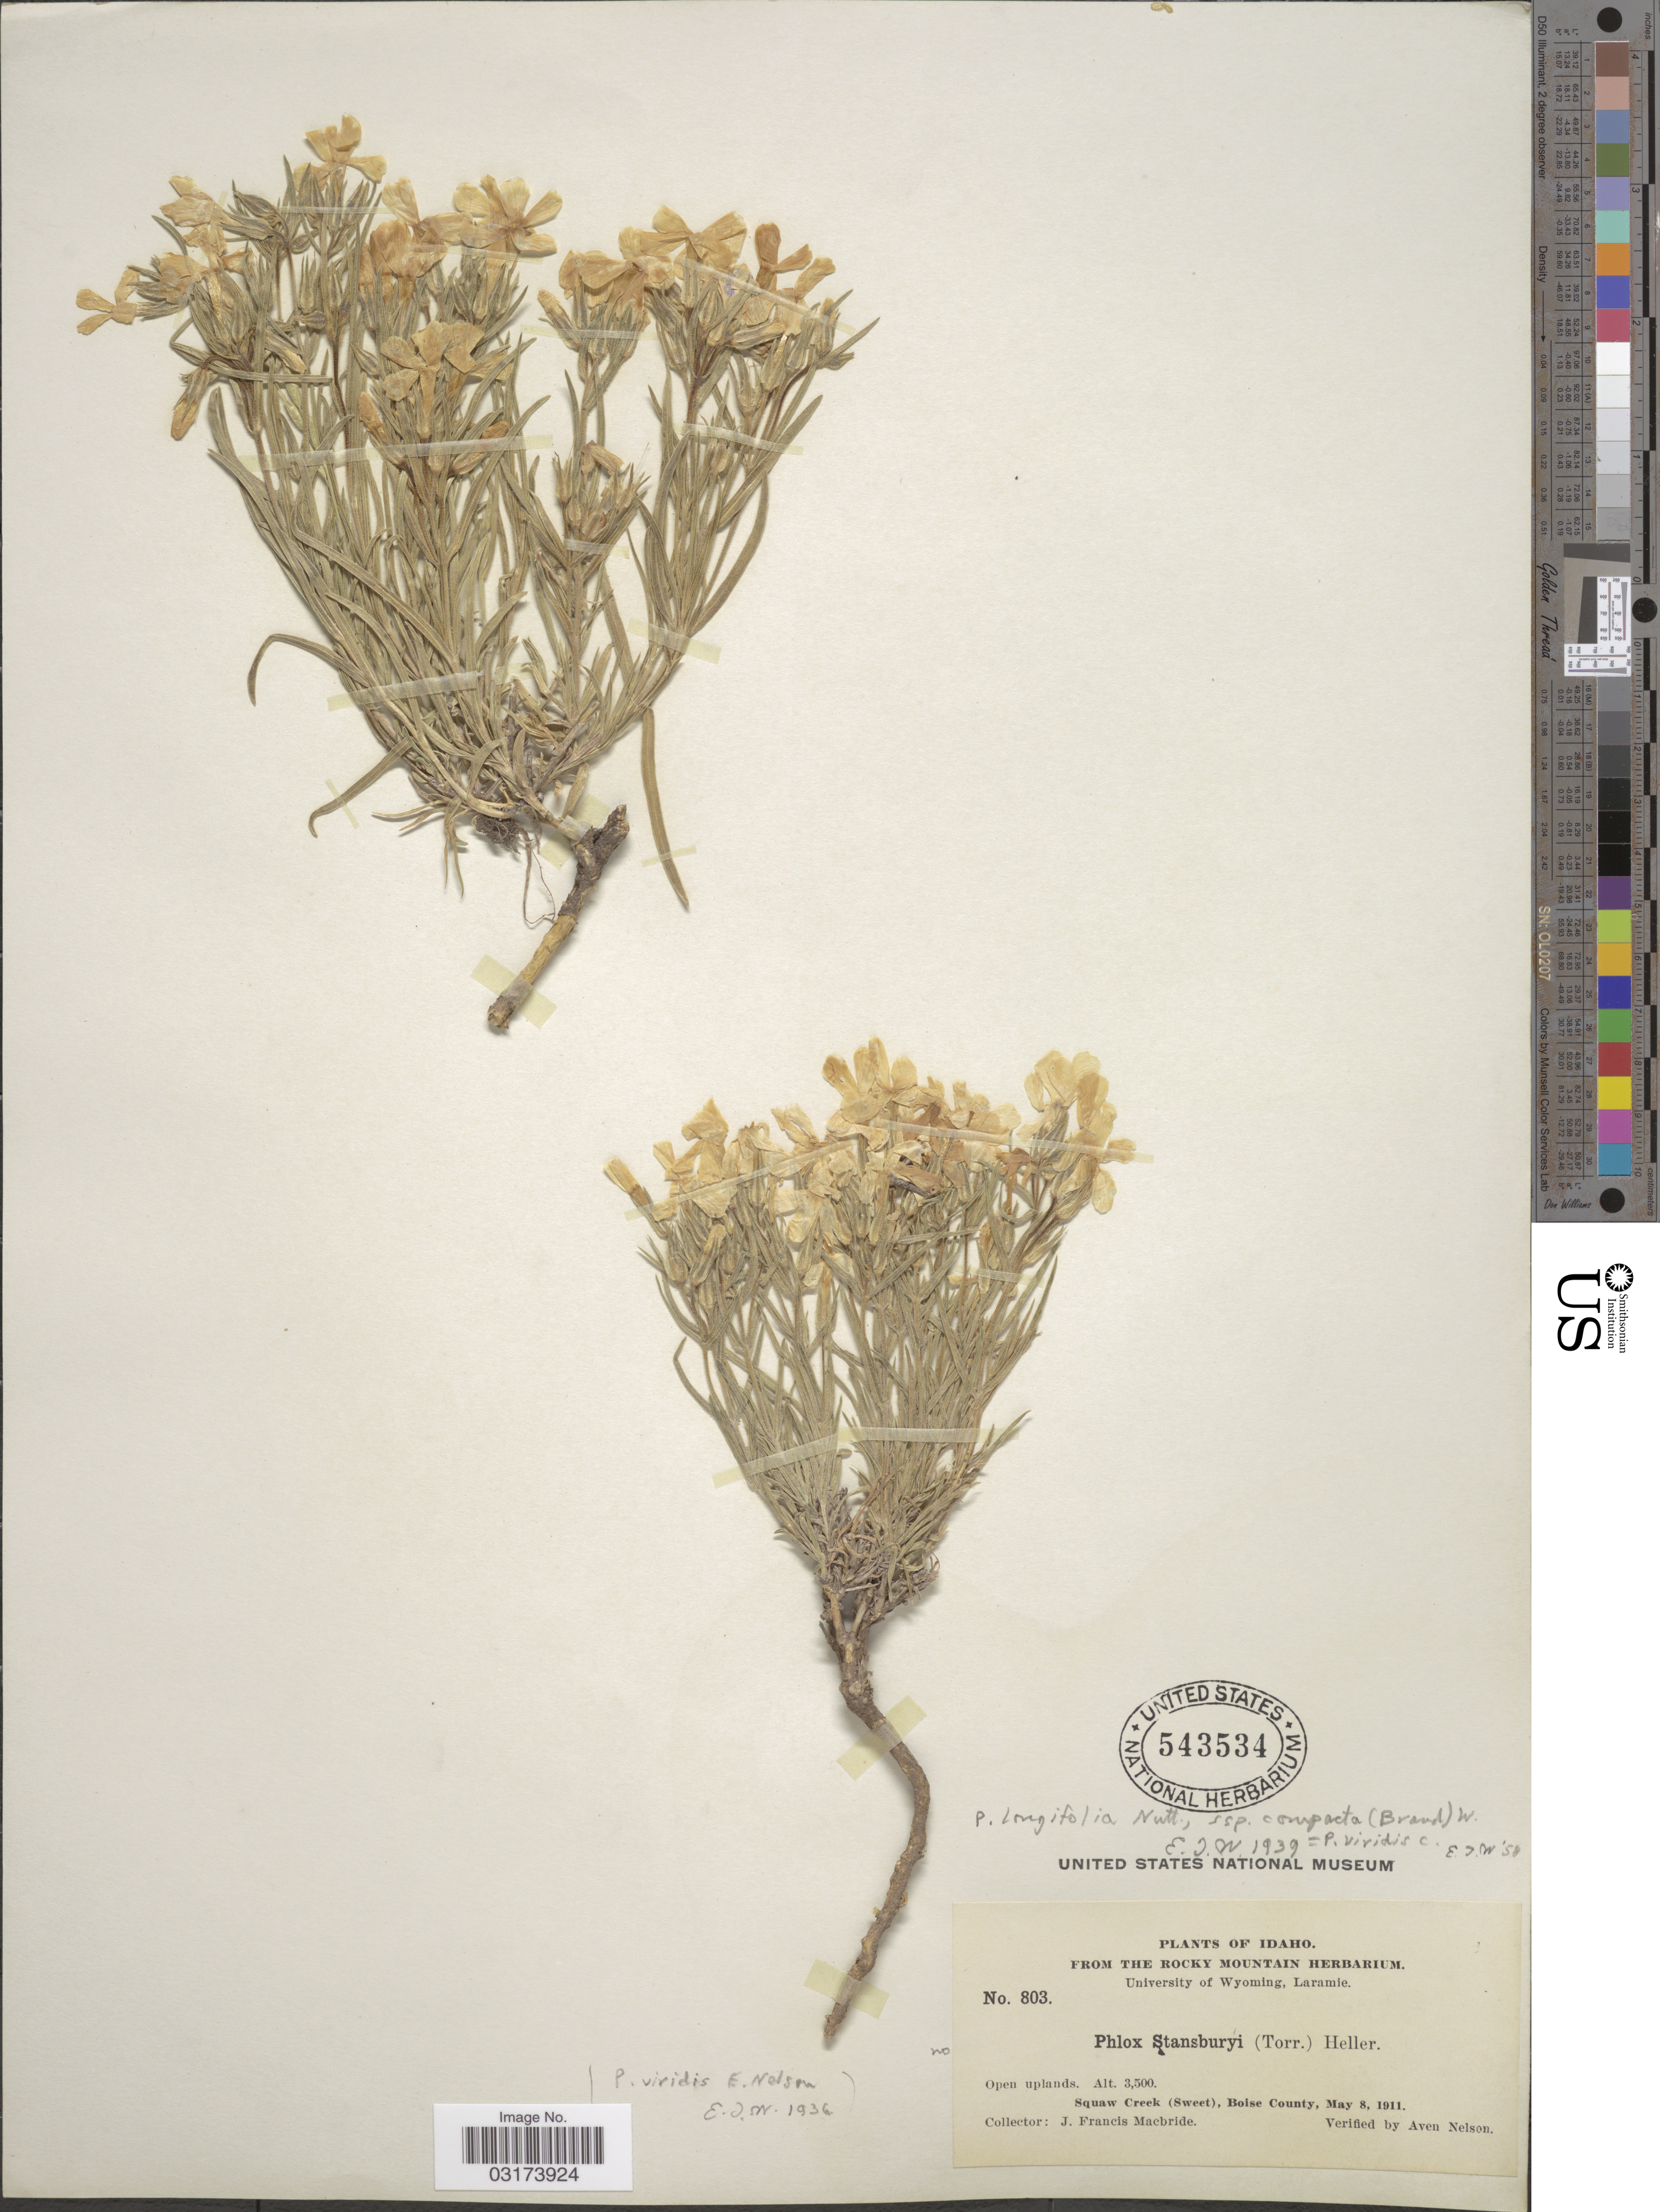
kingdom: Plantae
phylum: Tracheophyta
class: Magnoliopsida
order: Ericales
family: Polemoniaceae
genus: Phlox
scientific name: Phlox longifolia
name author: Nutt.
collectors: J. F. Macbride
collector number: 803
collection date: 1911-05-08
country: United States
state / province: Idaho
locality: Squaw Creek (Sweet), Boise County.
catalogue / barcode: US 543534